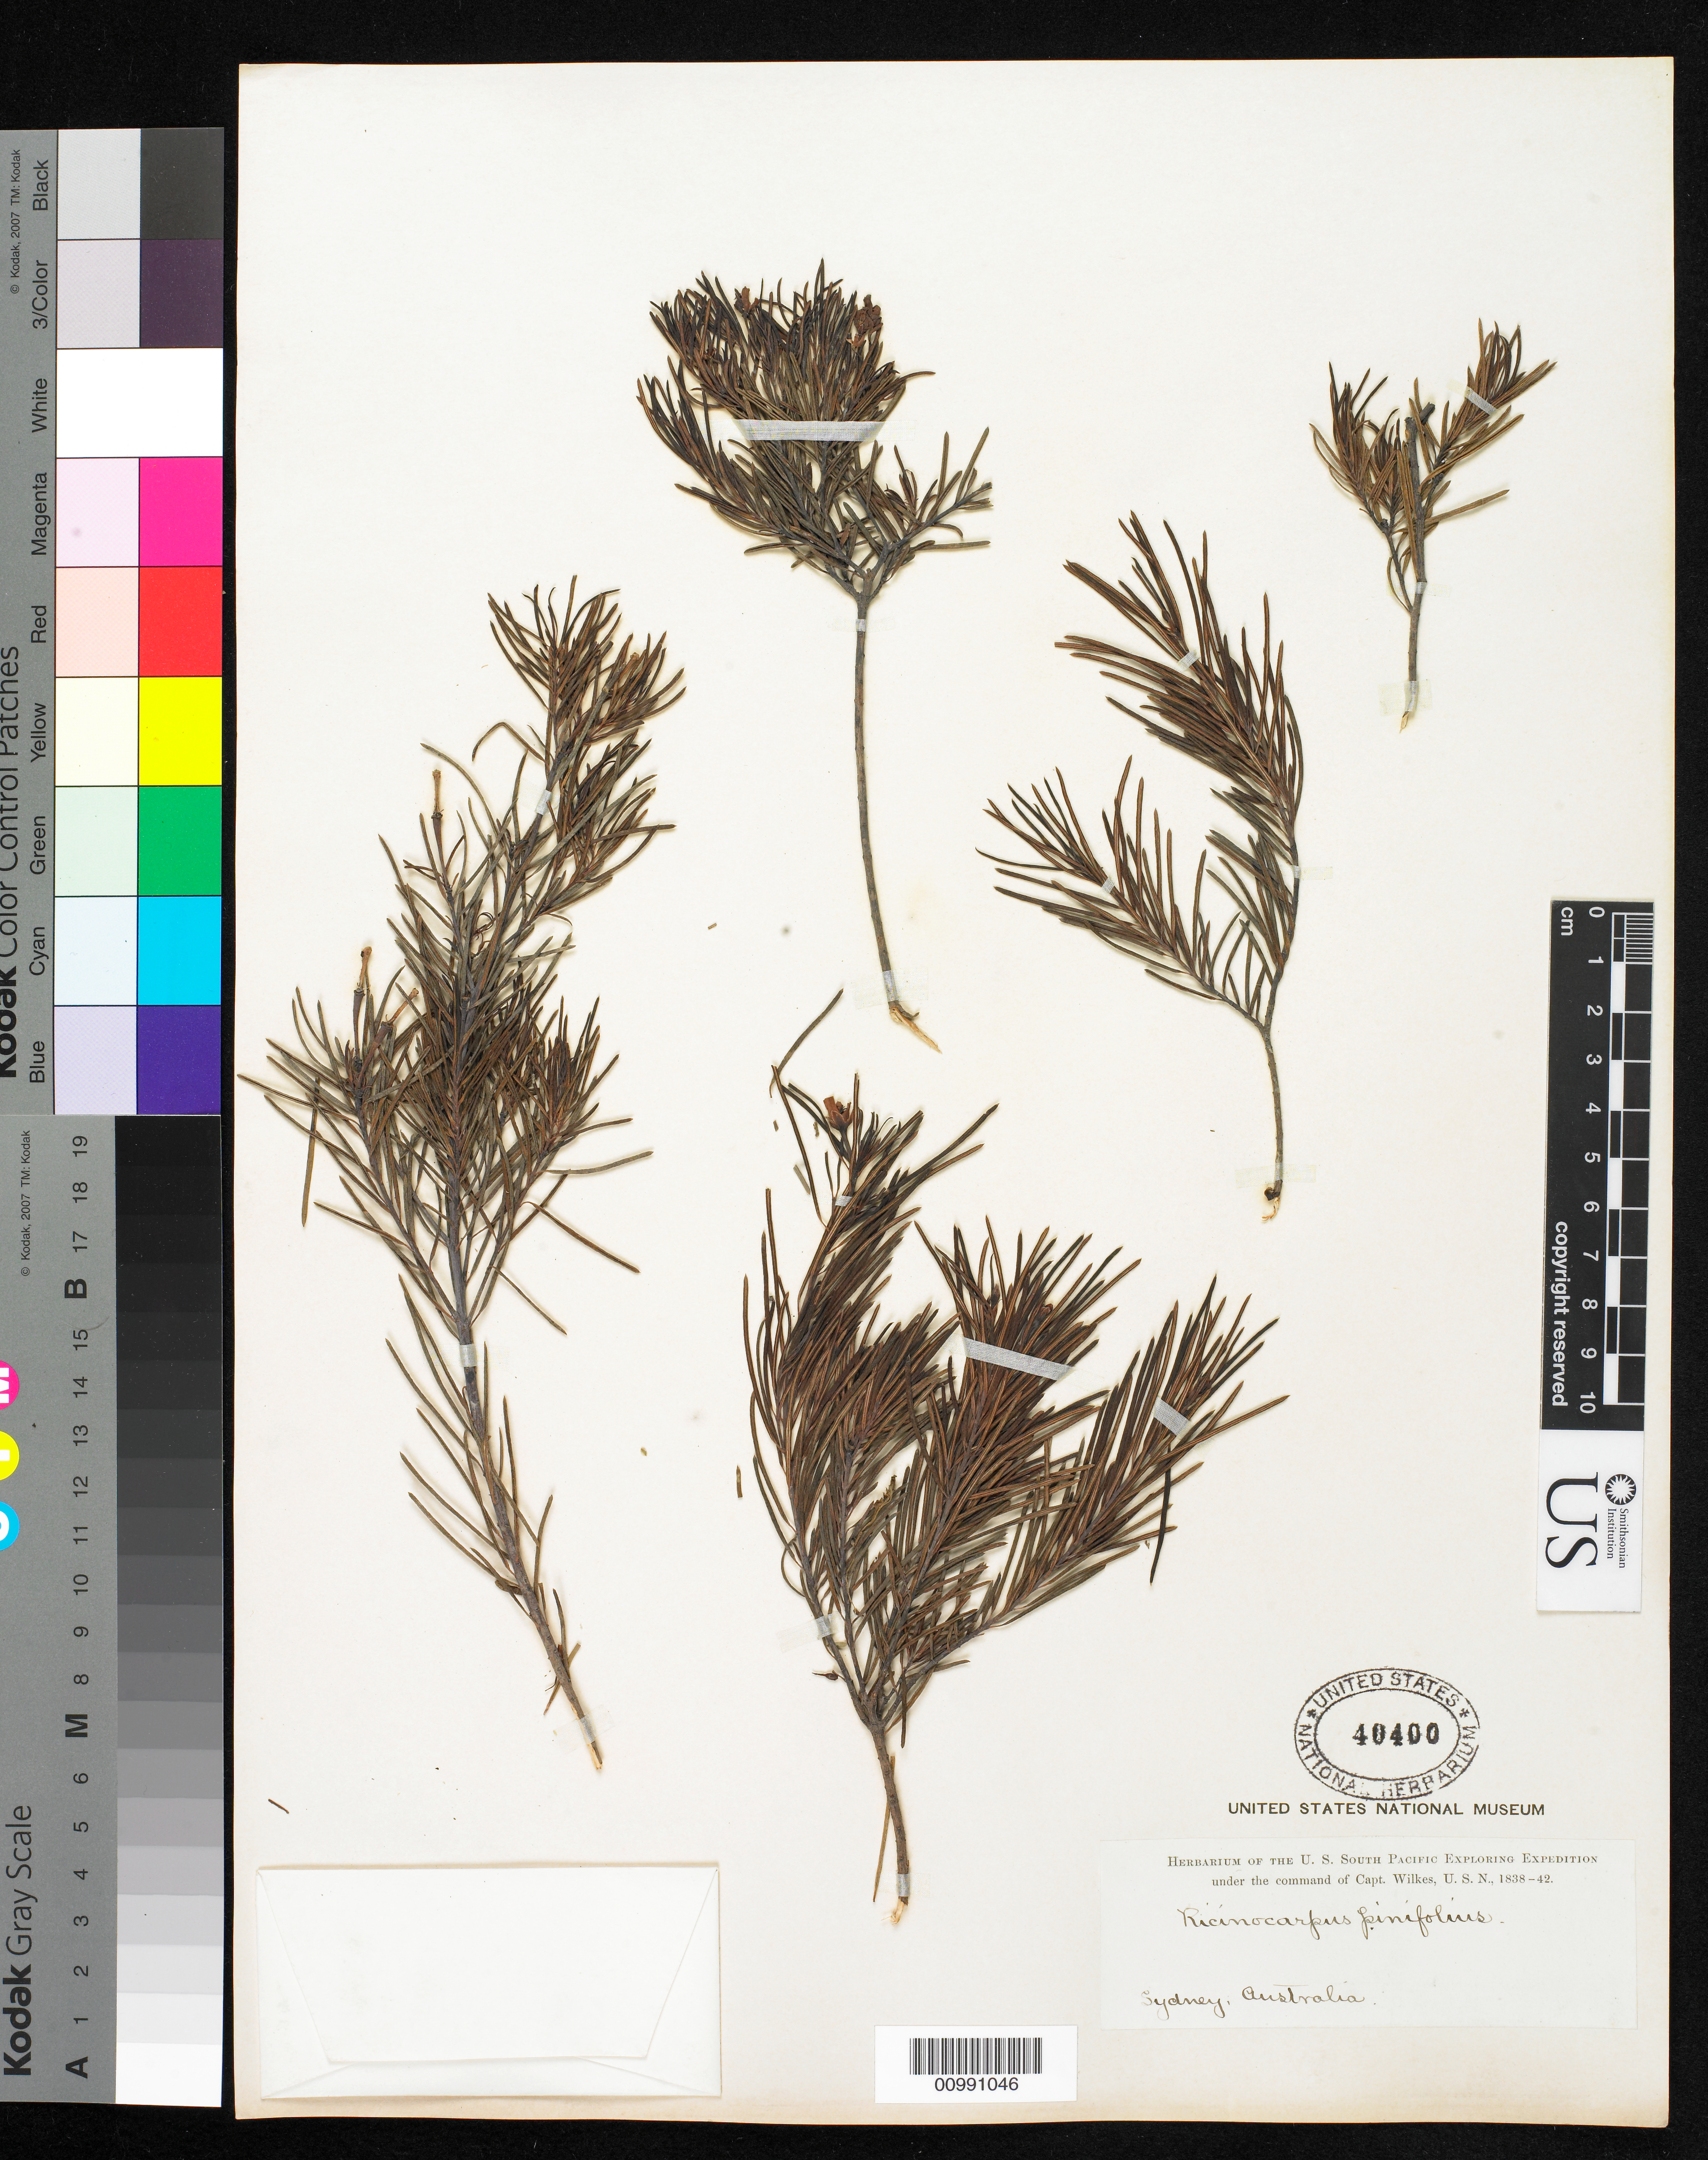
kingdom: Plantae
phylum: Tracheophyta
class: Magnoliopsida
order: Malpighiales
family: Euphorbiaceae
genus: Ricinocarpos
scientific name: Ricinocarpos pinifolius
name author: Desf.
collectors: Wilkes Explor. Exped.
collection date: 1838/1842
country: Australia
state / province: New South Wales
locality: Sydney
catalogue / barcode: US 40400